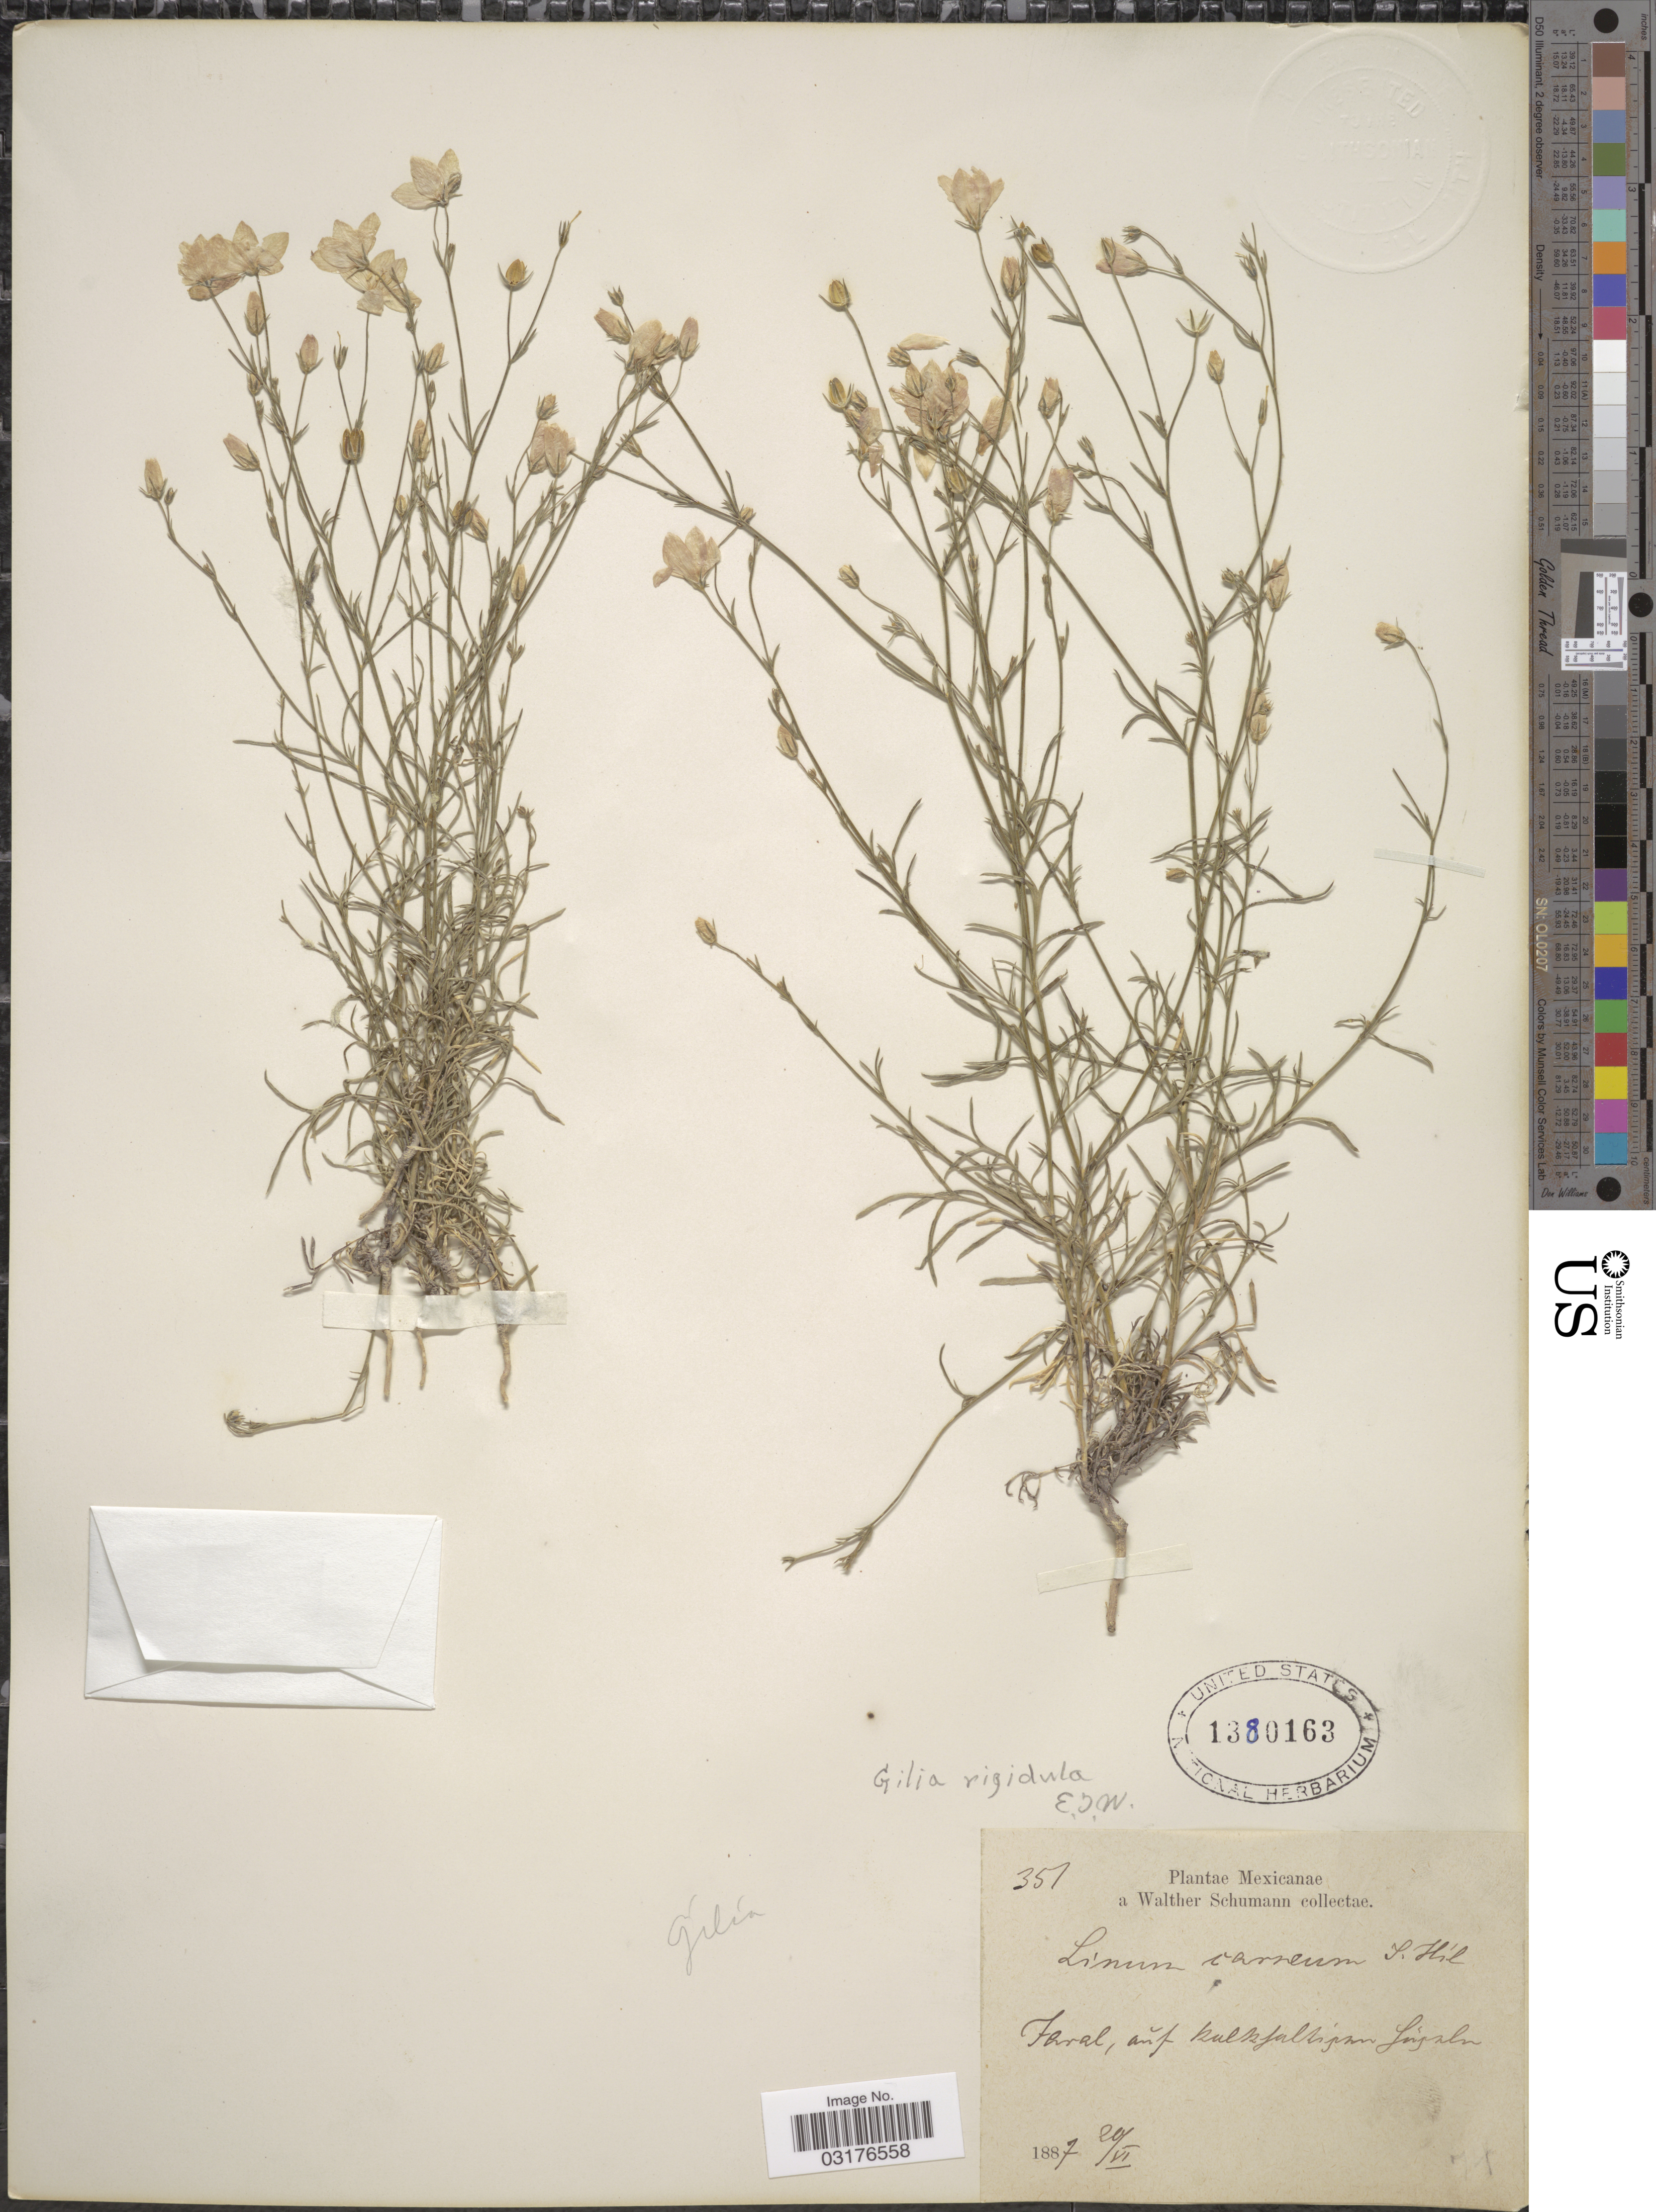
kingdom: Plantae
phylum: Tracheophyta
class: Magnoliopsida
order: Ericales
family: Polemoniaceae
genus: Giliastrum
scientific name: Giliastrum stewartii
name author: (I.M. Johnst.) J.M. Porter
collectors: W. Schumann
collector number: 351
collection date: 1887-06-20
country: Mexico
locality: Jaral, auf kulkfalhingan Lingan. [interpreted]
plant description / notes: Cited by I.M. Johnston in J. Arnold Arbor. 24(1): 94. 1943.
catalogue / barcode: US 1380163